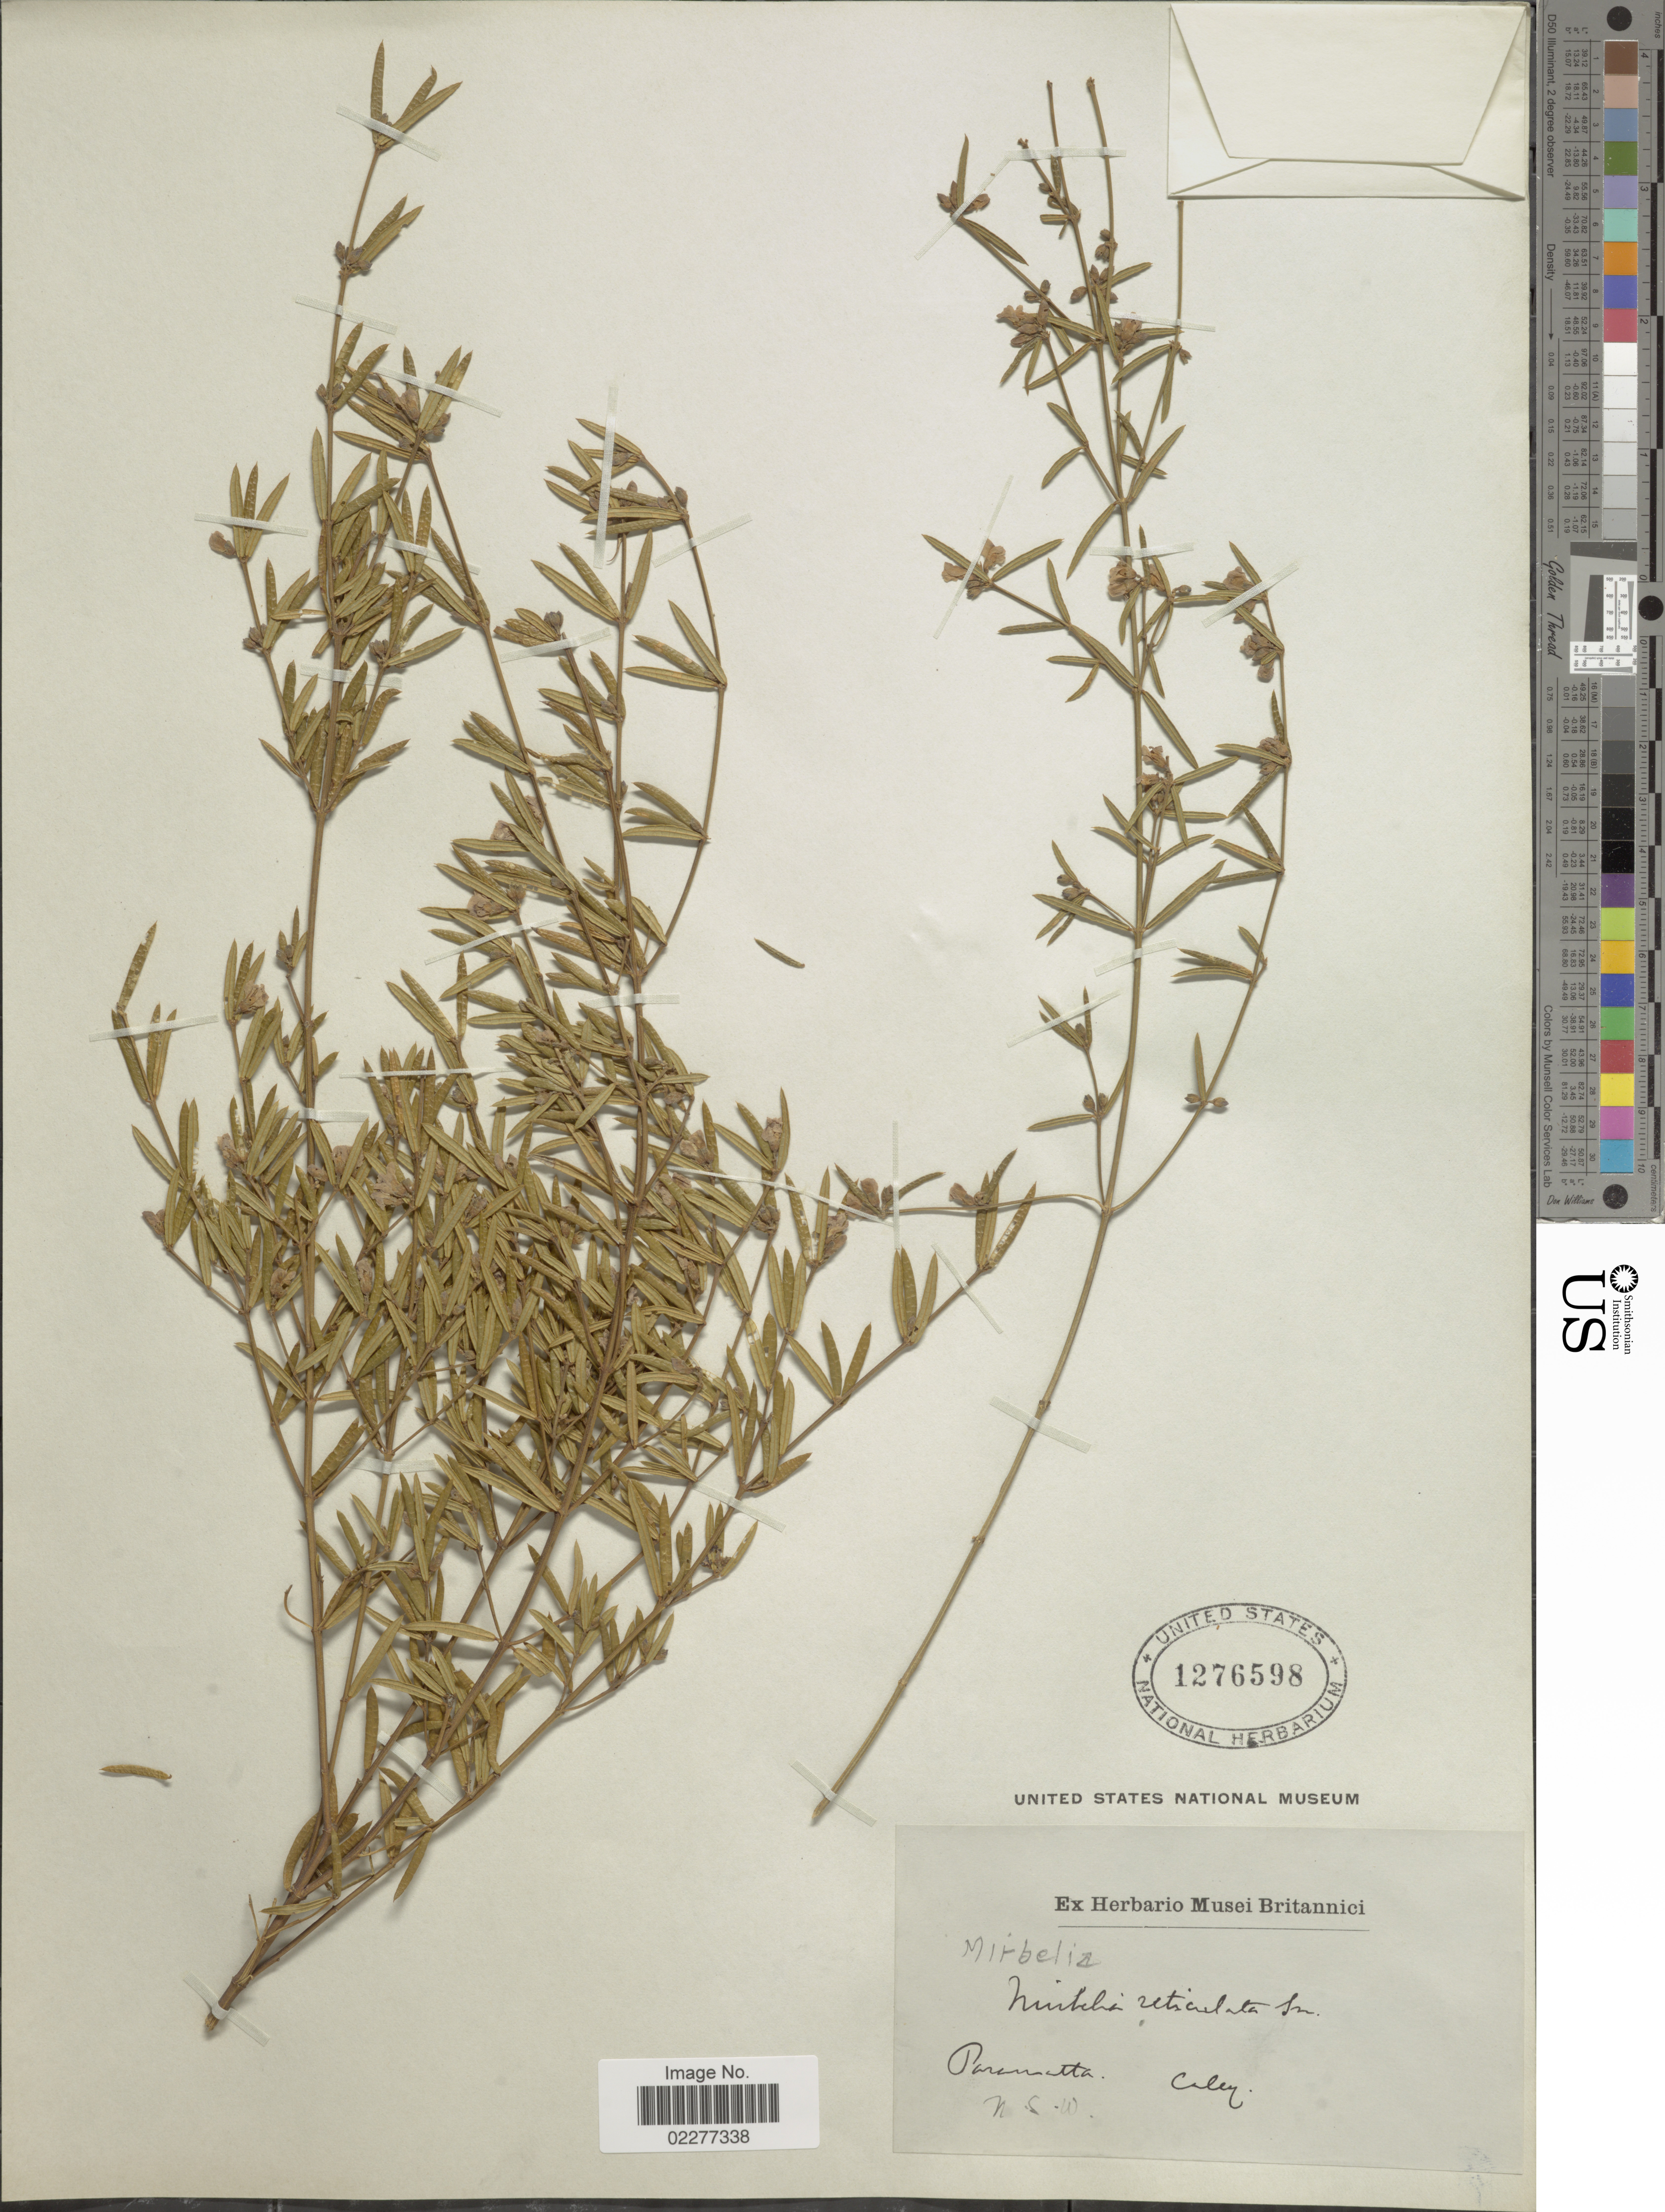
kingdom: Plantae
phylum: Tracheophyta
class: Magnoliopsida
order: Fabales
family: Fabaceae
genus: Mirbelia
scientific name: Mirbelia reticulata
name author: L.S. Sm.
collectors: -. Caley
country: Australia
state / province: New South Wales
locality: Parrametta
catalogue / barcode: US 1276598